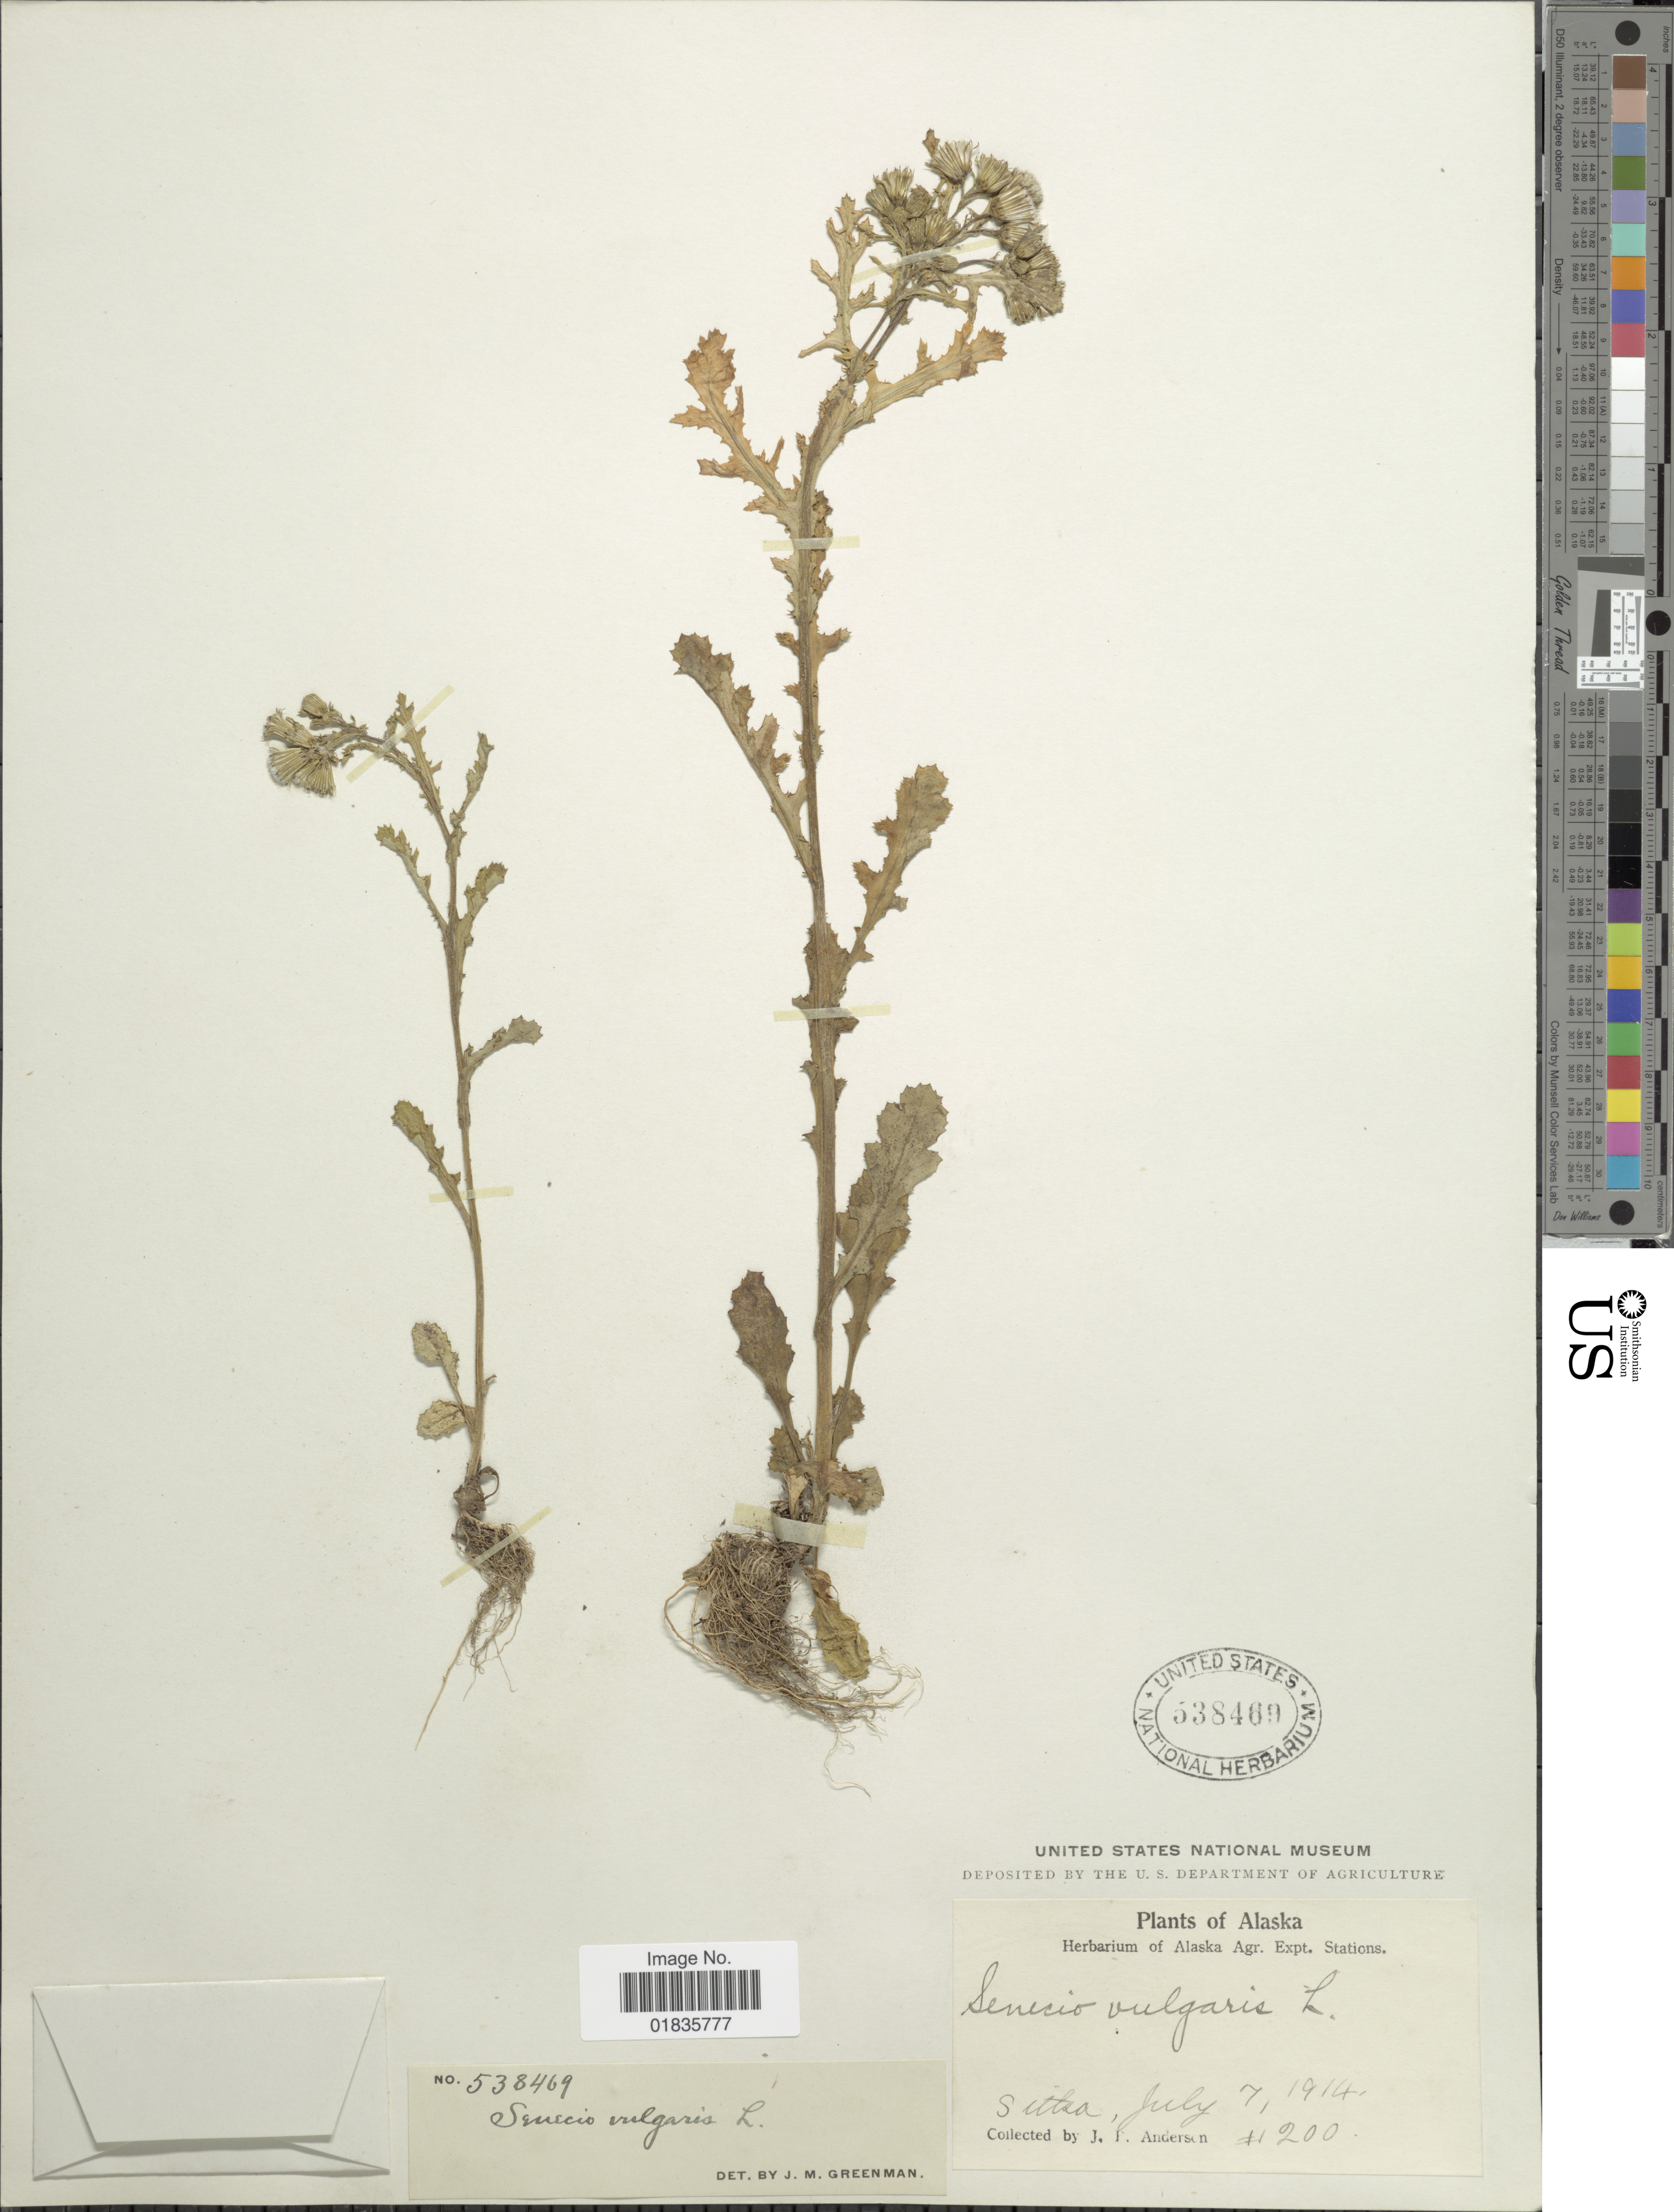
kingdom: Plantae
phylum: Tracheophyta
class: Magnoliopsida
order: Asterales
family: Asteraceae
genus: Senecio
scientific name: Senecio vulgaris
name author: L.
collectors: J. P. Anderson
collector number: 200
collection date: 1914-07-07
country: United States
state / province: Alaska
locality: Sitka.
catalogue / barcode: US 538469